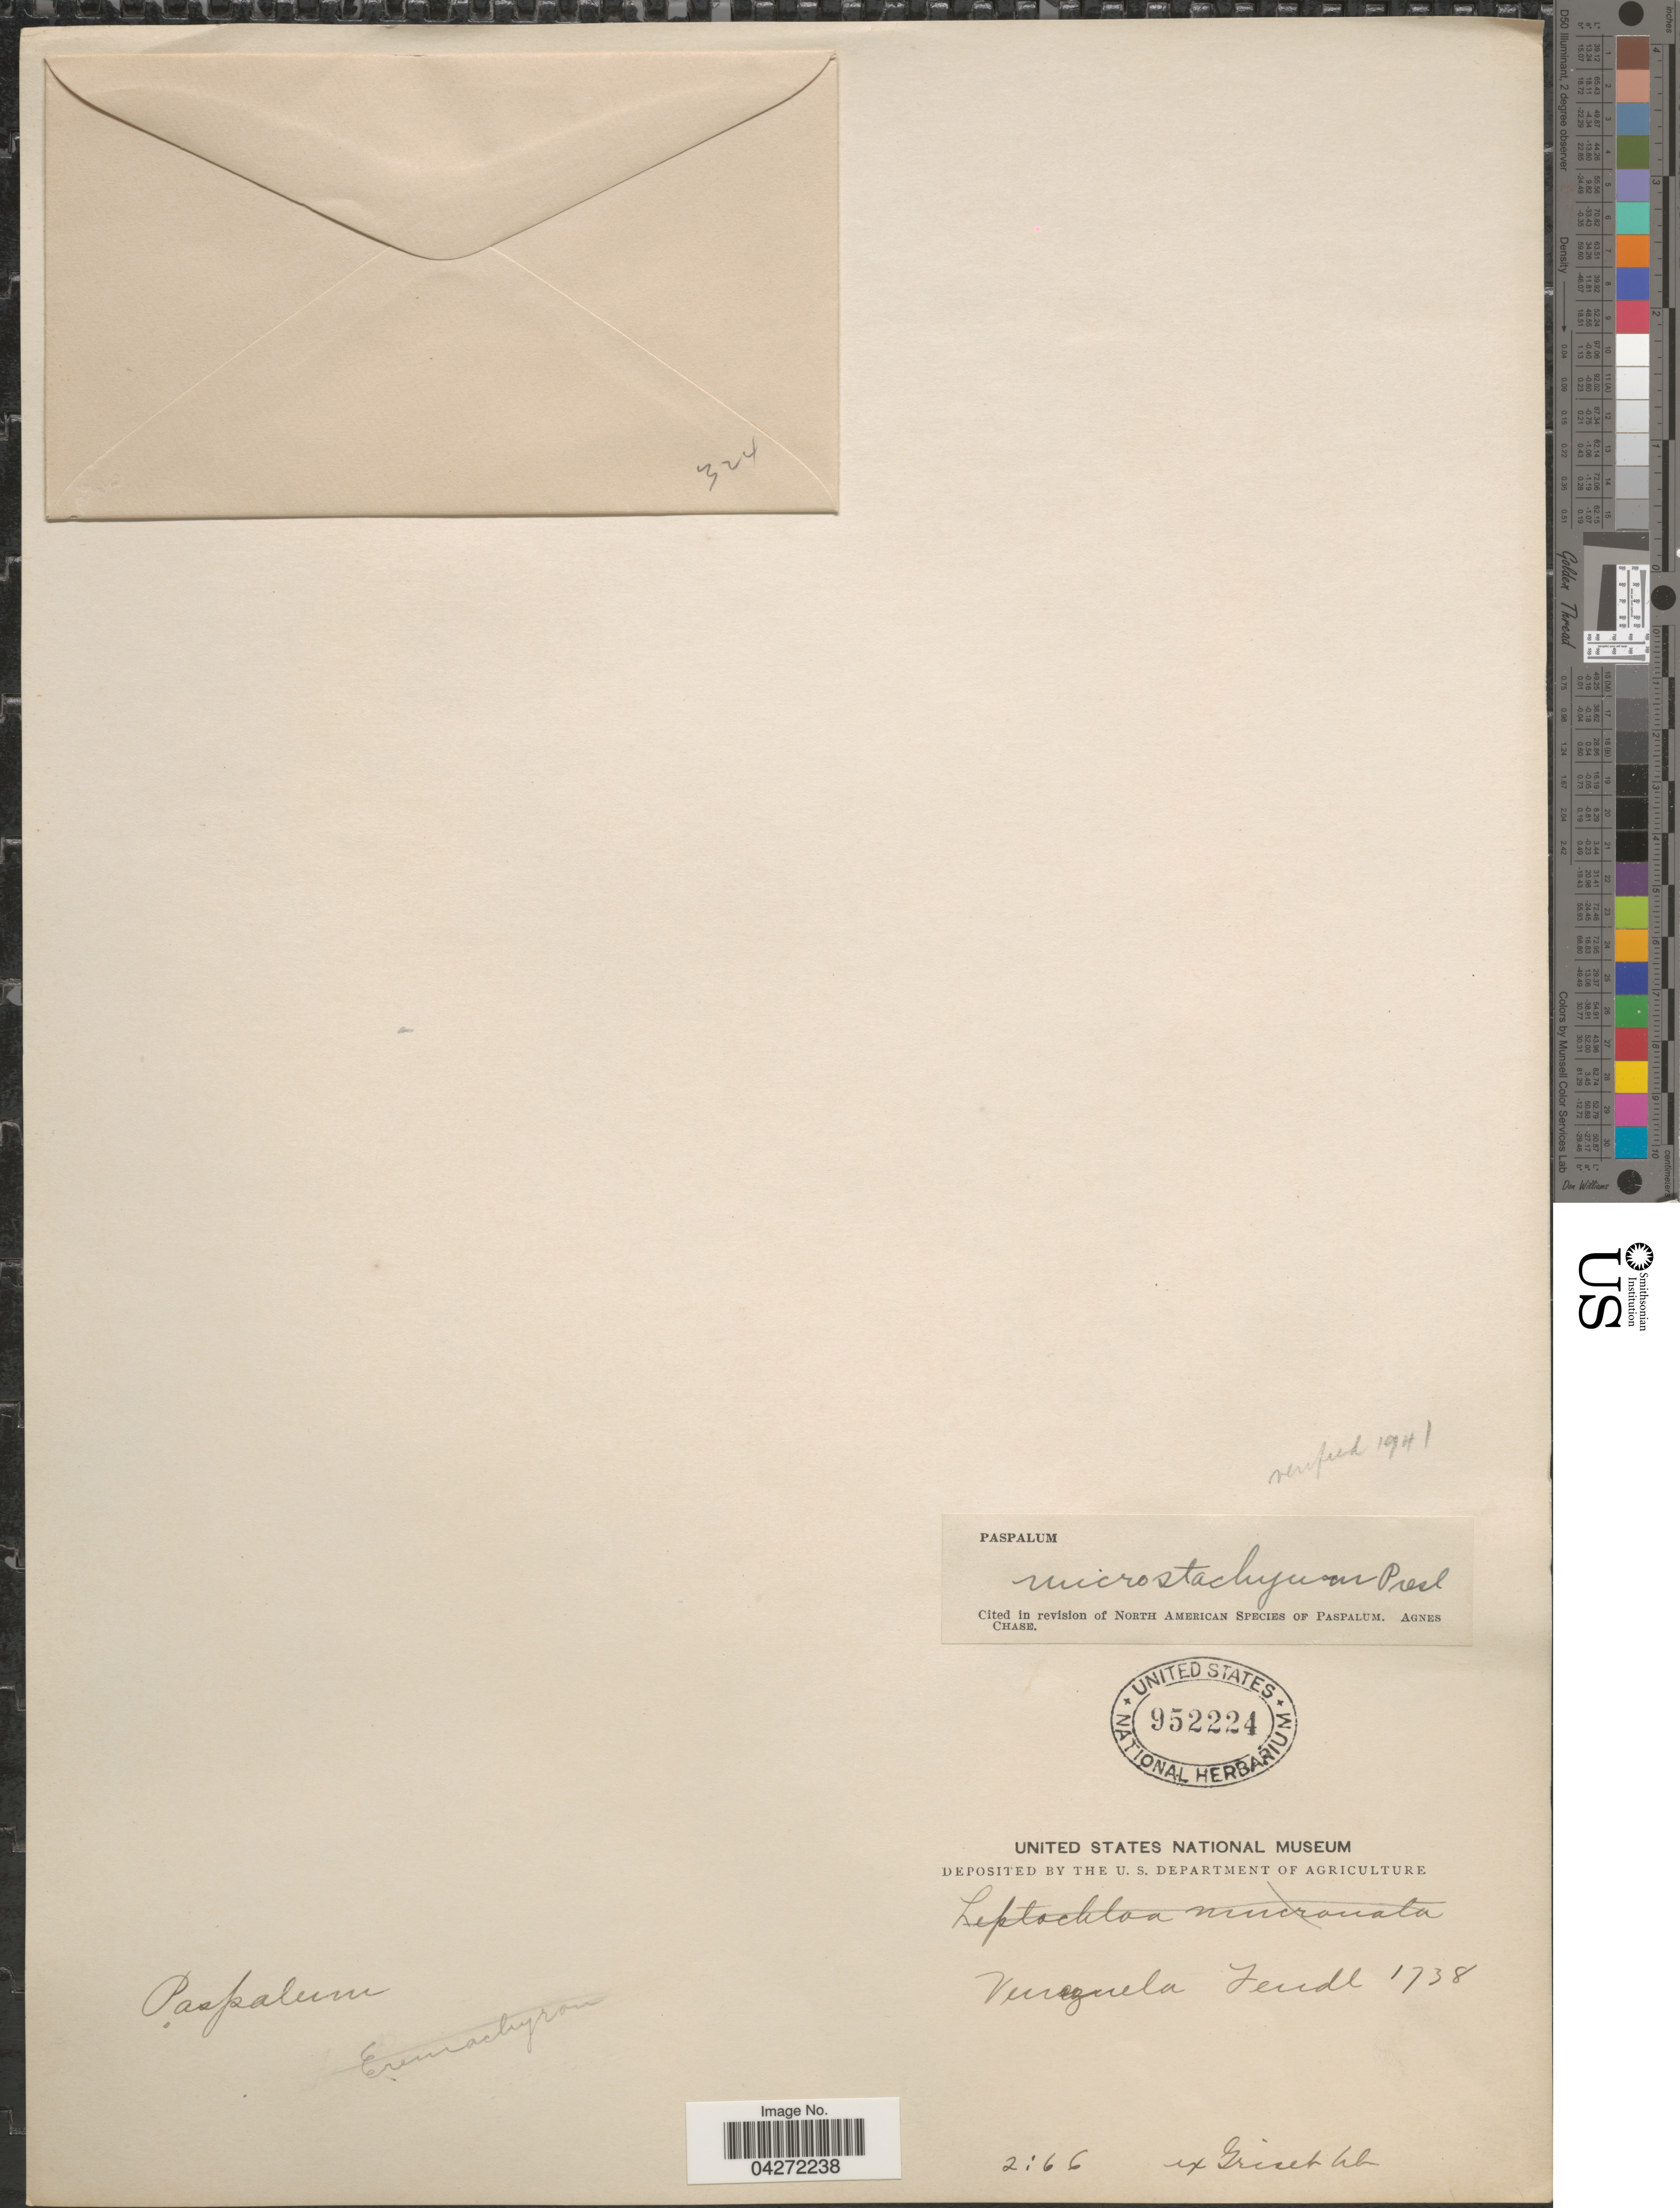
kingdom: Plantae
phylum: Tracheophyta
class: Liliopsida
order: Poales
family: Poaceae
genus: Paspalum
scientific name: Paspalum microstachyum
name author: J. Presl in C. Presl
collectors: Fendl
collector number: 1738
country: Venezuela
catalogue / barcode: US 952224